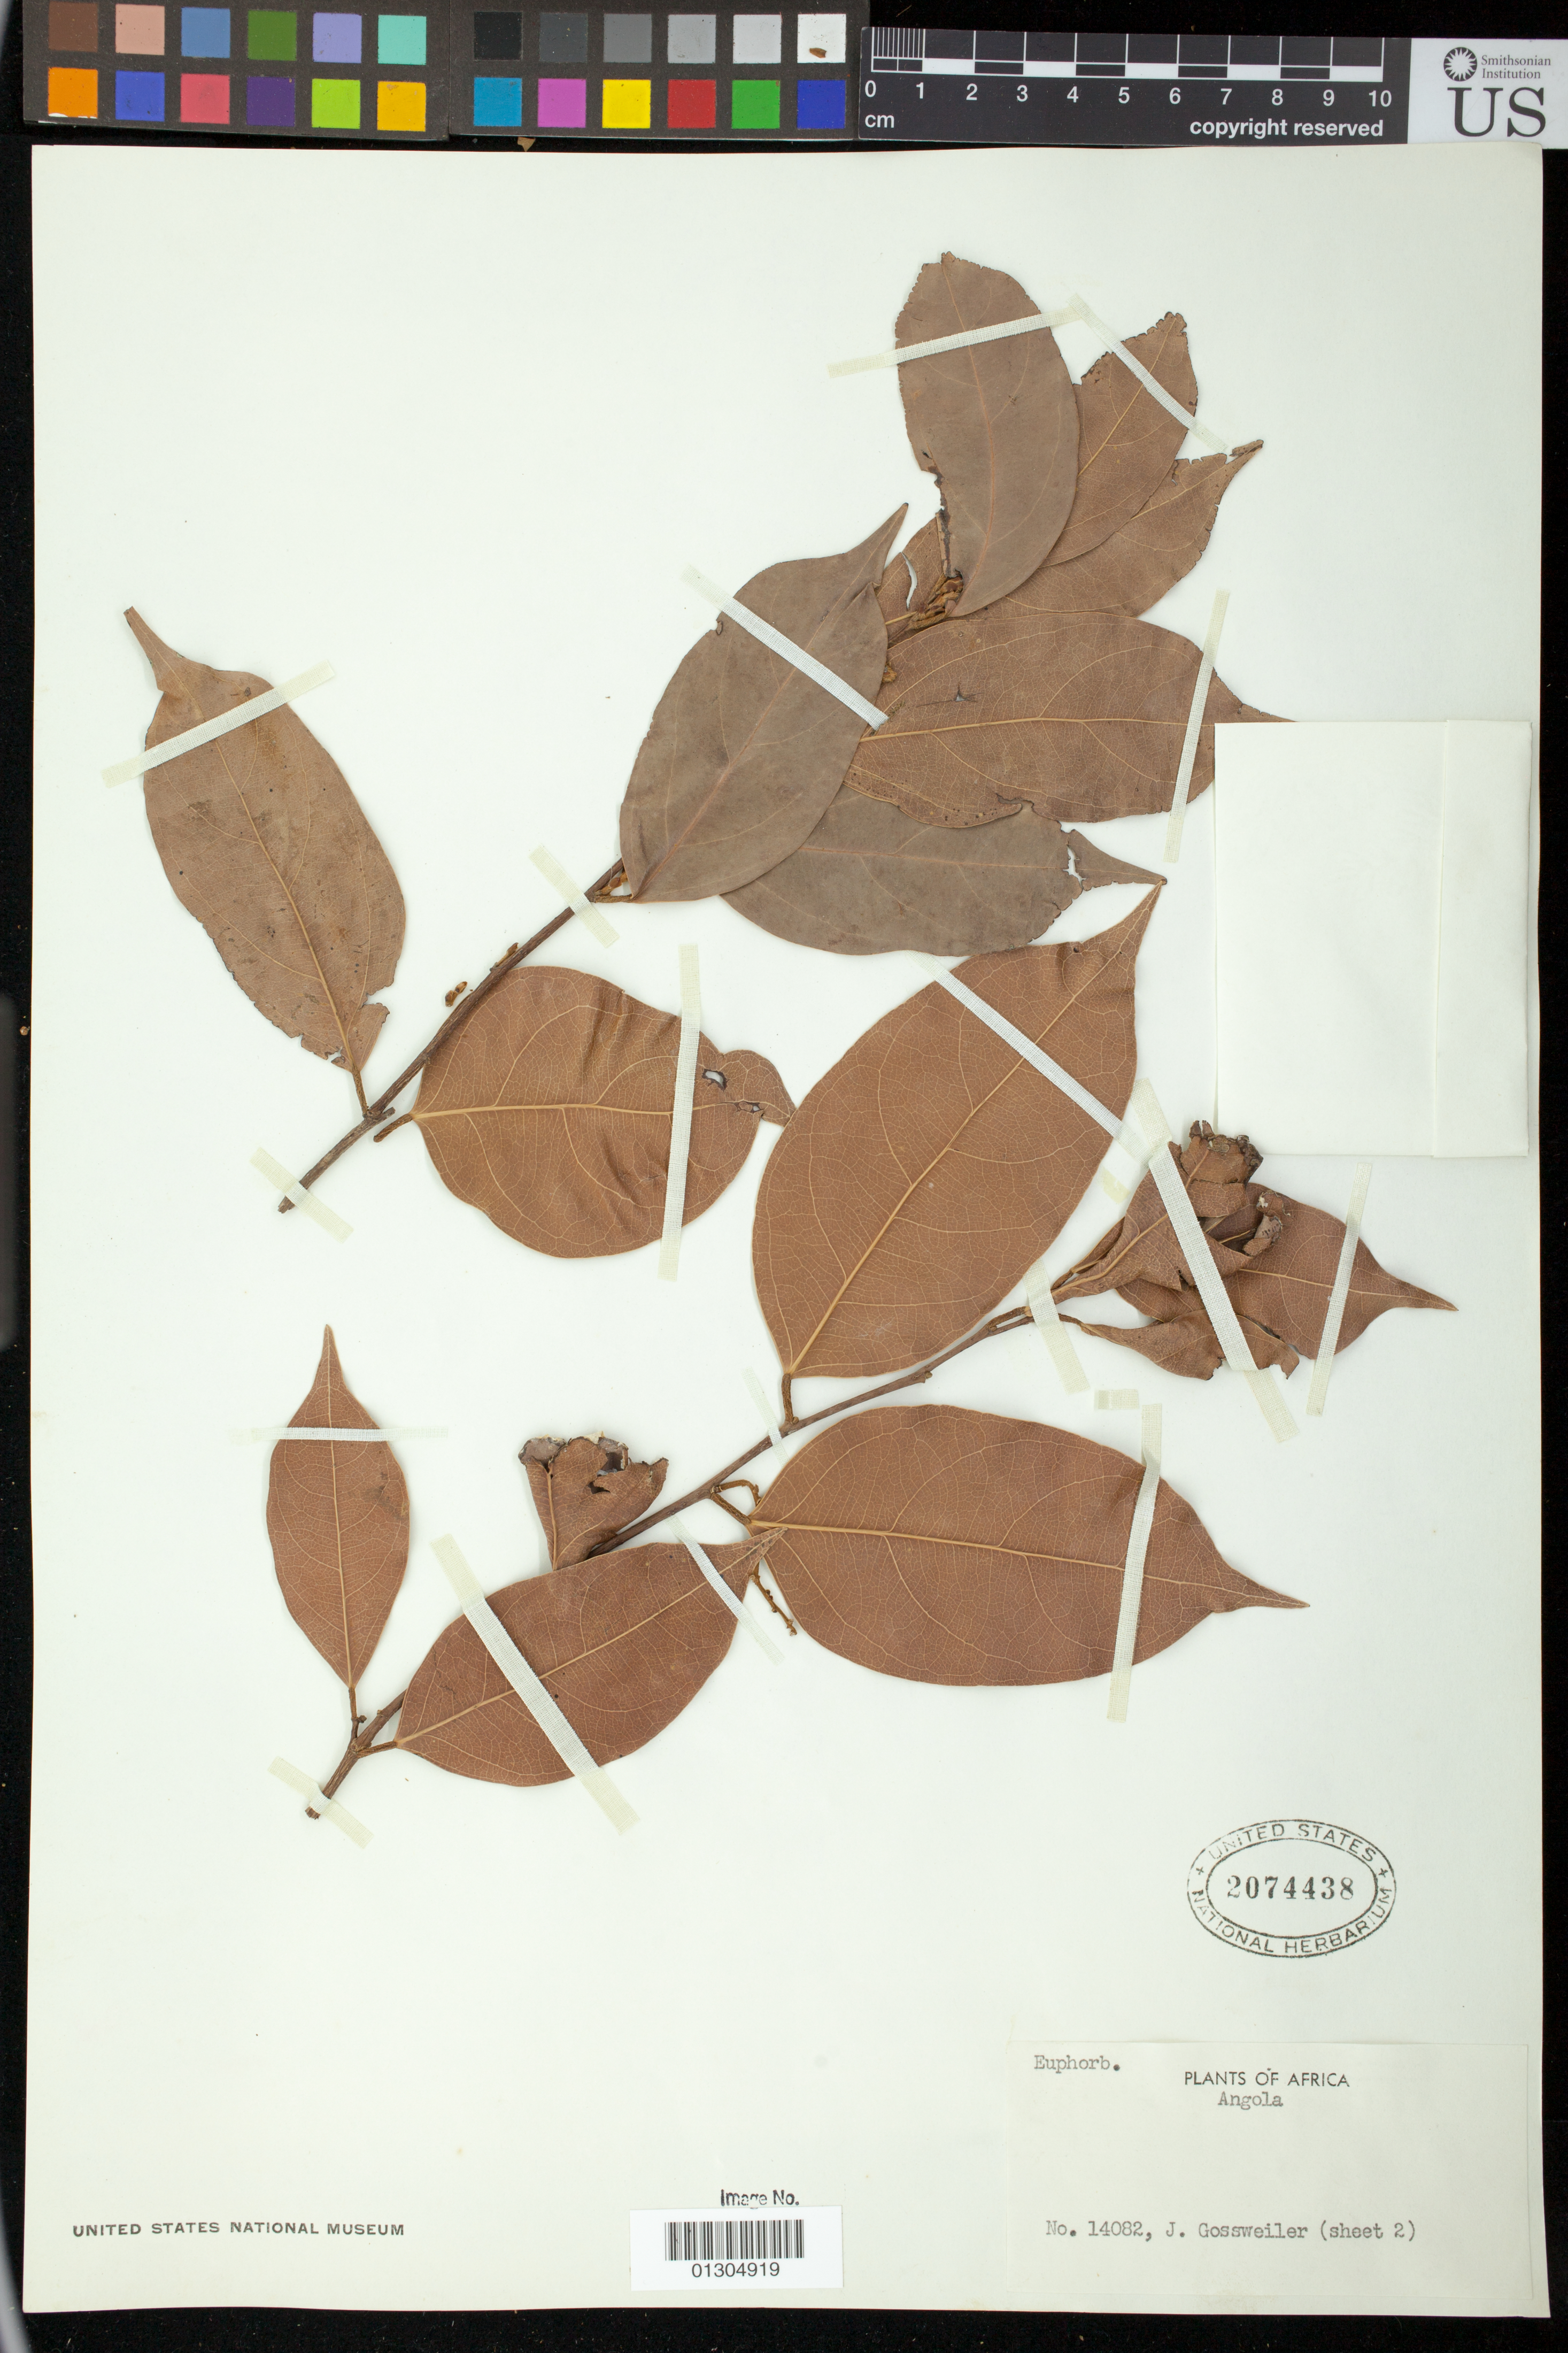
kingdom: Plantae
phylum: Tracheophyta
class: Magnoliopsida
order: Malpighiales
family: Euphorbiaceae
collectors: J. Gossweiler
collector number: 14082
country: Angola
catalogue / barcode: US 2074438